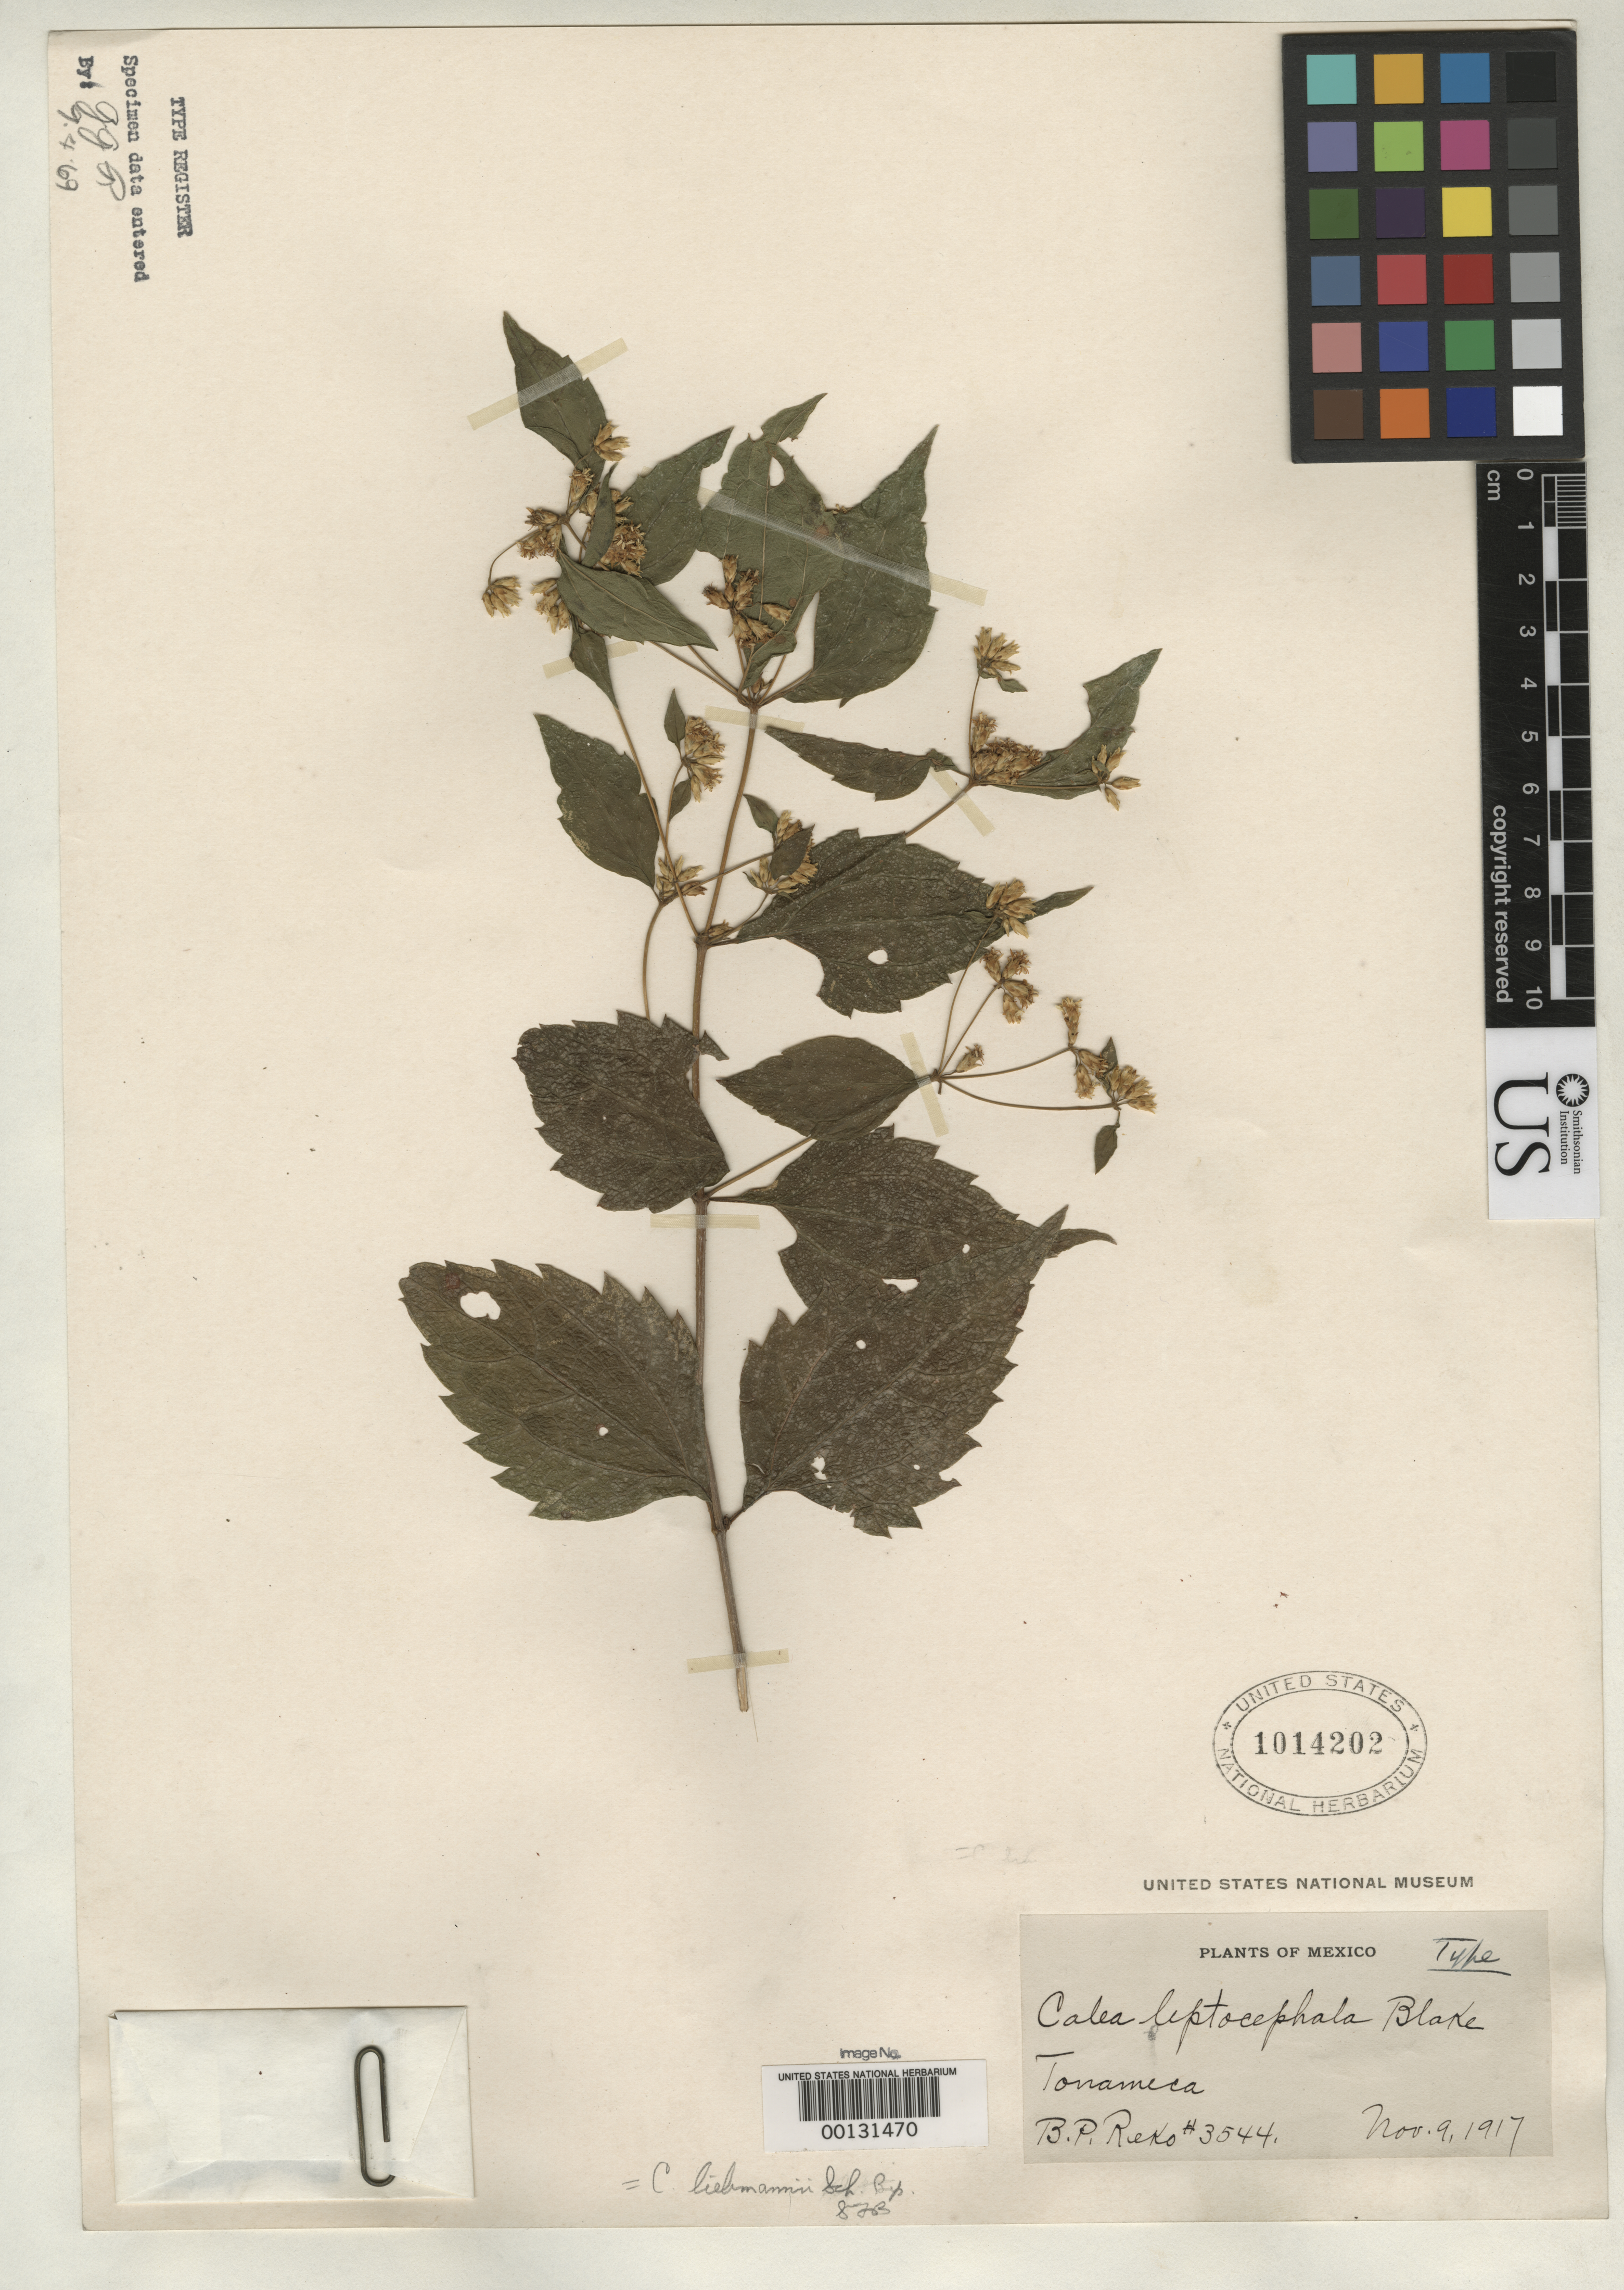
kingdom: Plantae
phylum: Tracheophyta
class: Magnoliopsida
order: Asterales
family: Asteraceae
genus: Calea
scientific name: Calea leptocephala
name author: S.F. Blake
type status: Holotype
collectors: B. P. Reko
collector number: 3544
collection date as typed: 09 Nov 1917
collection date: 1917-11-09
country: Mexico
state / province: Oaxaca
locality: Tonameca.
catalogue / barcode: US 1014202